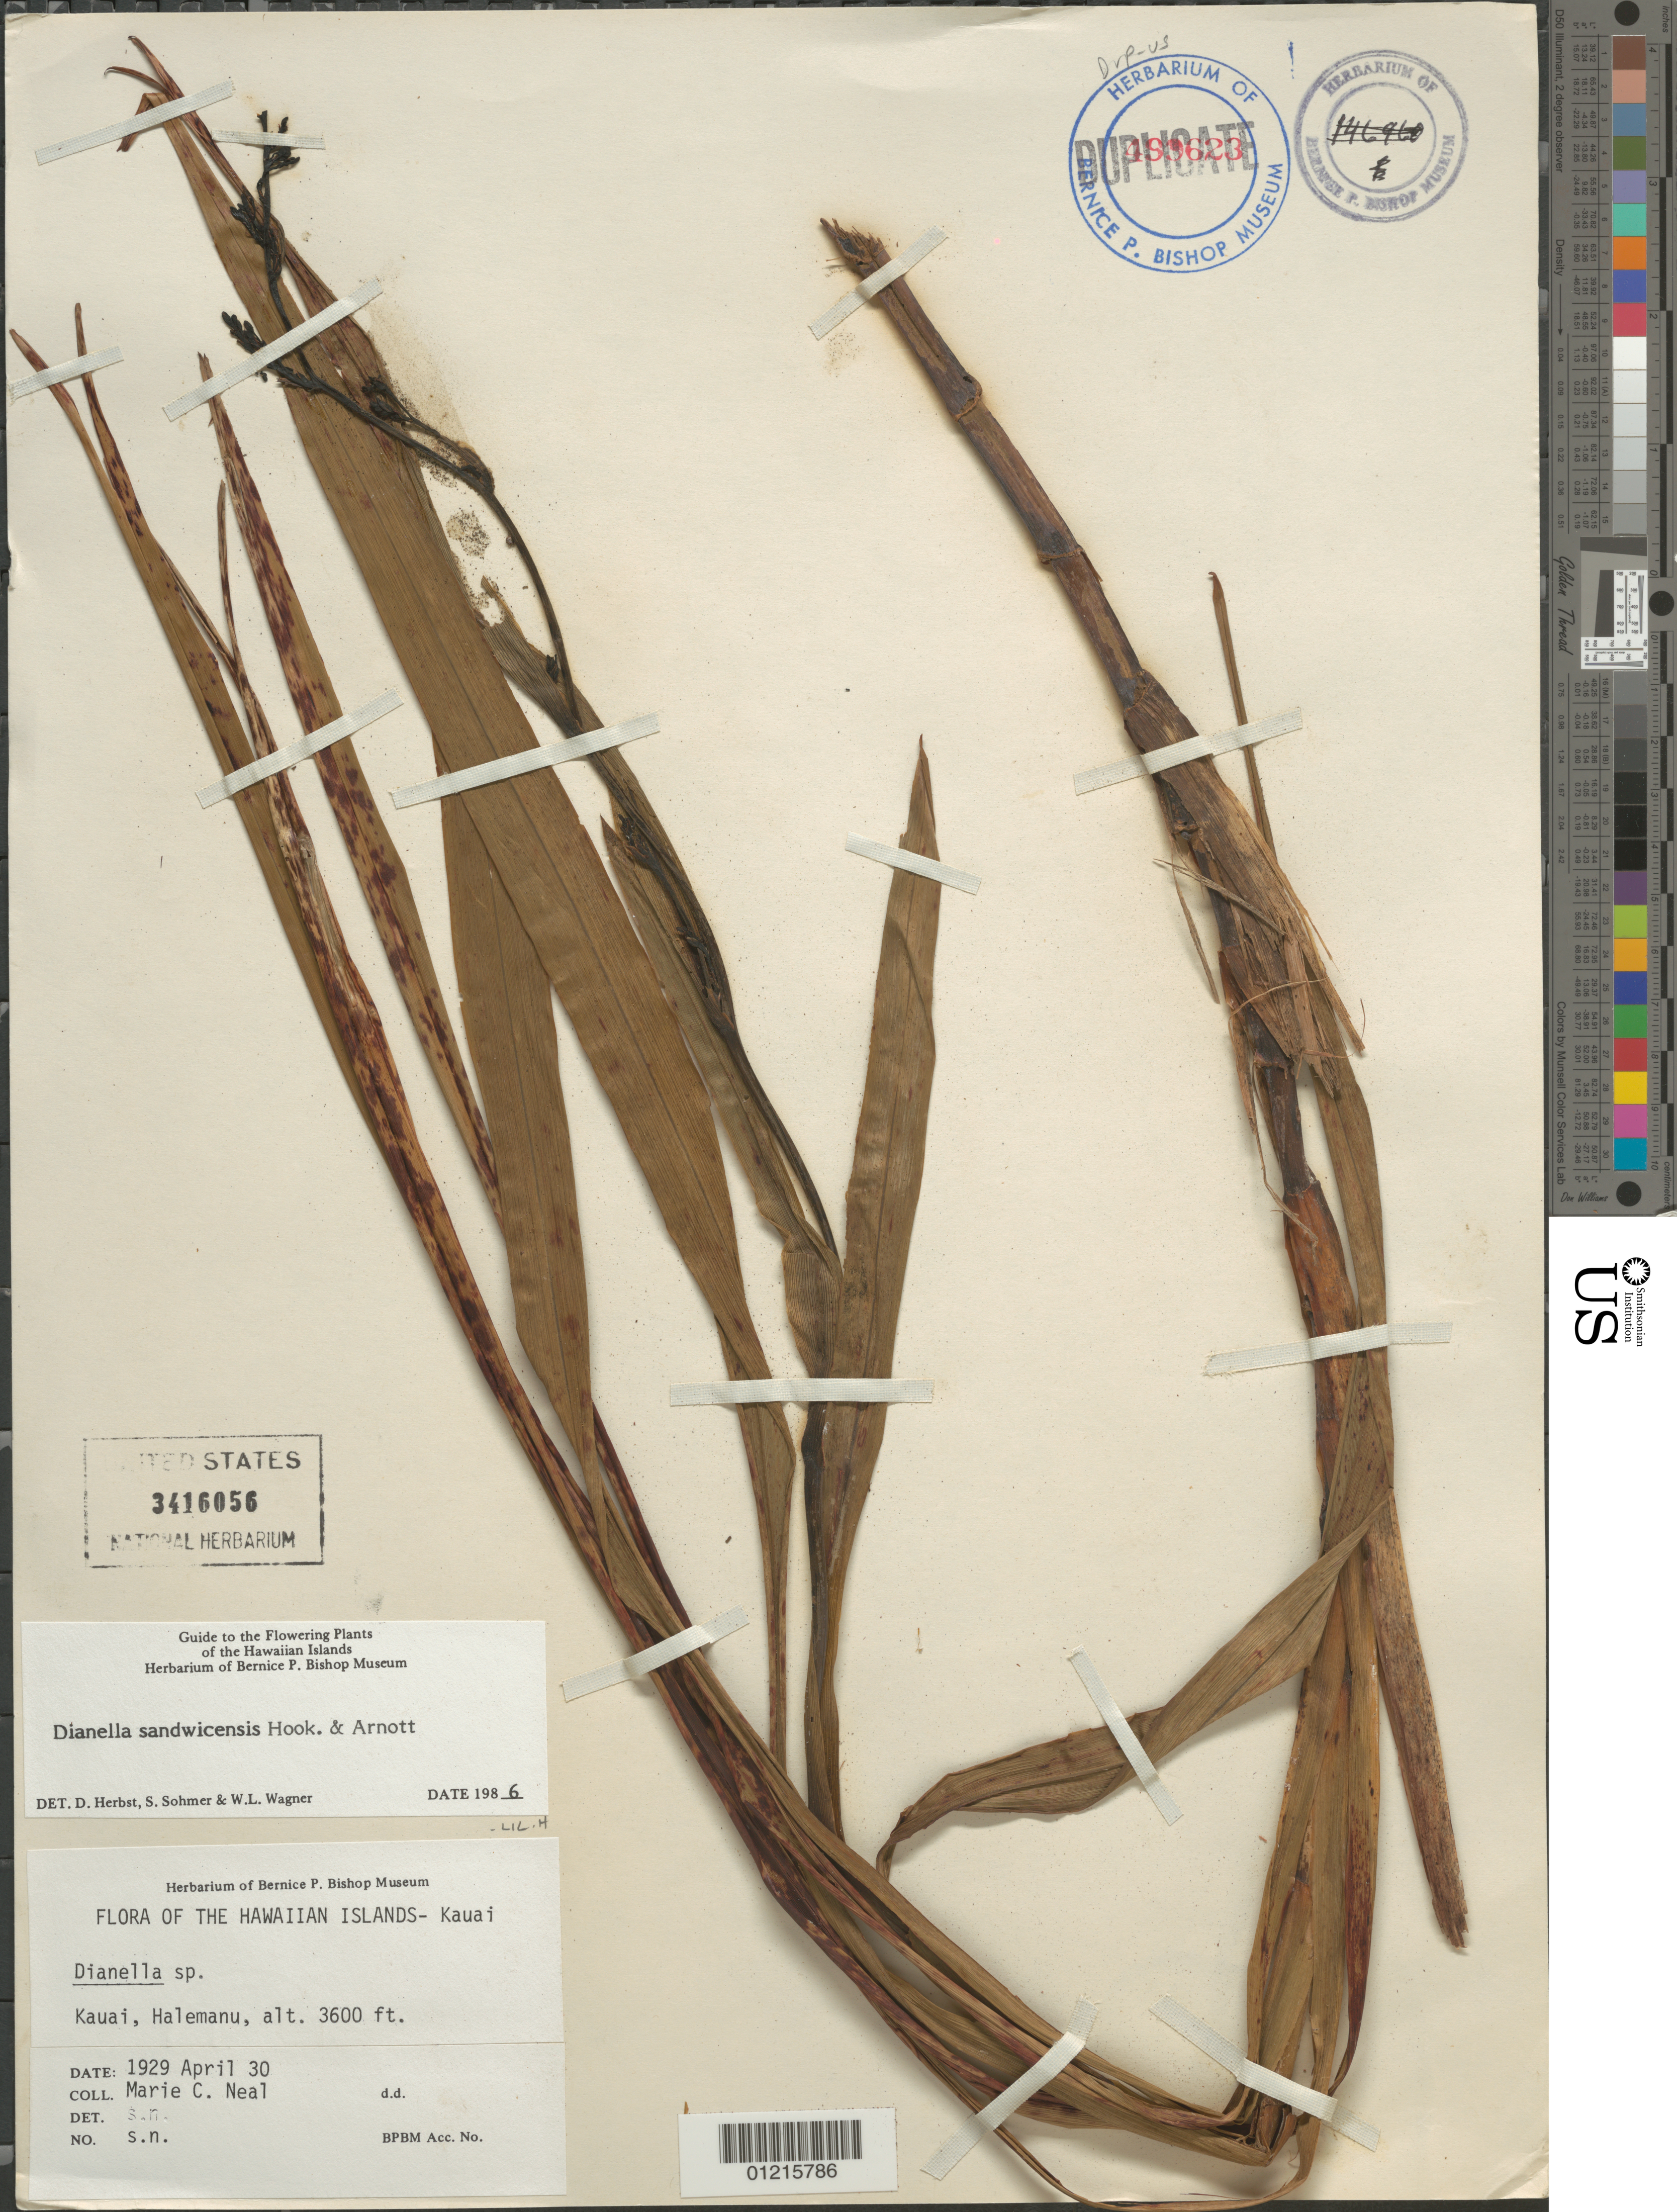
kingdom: Plantae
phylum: Tracheophyta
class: Liliopsida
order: Asparagales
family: Asphodelaceae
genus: Dianella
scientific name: Dianella sandwicensis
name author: Hook. & Arn.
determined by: Herbst, D. R.; Sohmer, S. H.; Wagner, W. L.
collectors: W. Ning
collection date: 1929-04-30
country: United States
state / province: Hawaii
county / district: Kauai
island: Kaua'i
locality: Halemanu.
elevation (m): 1097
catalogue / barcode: US 3416056